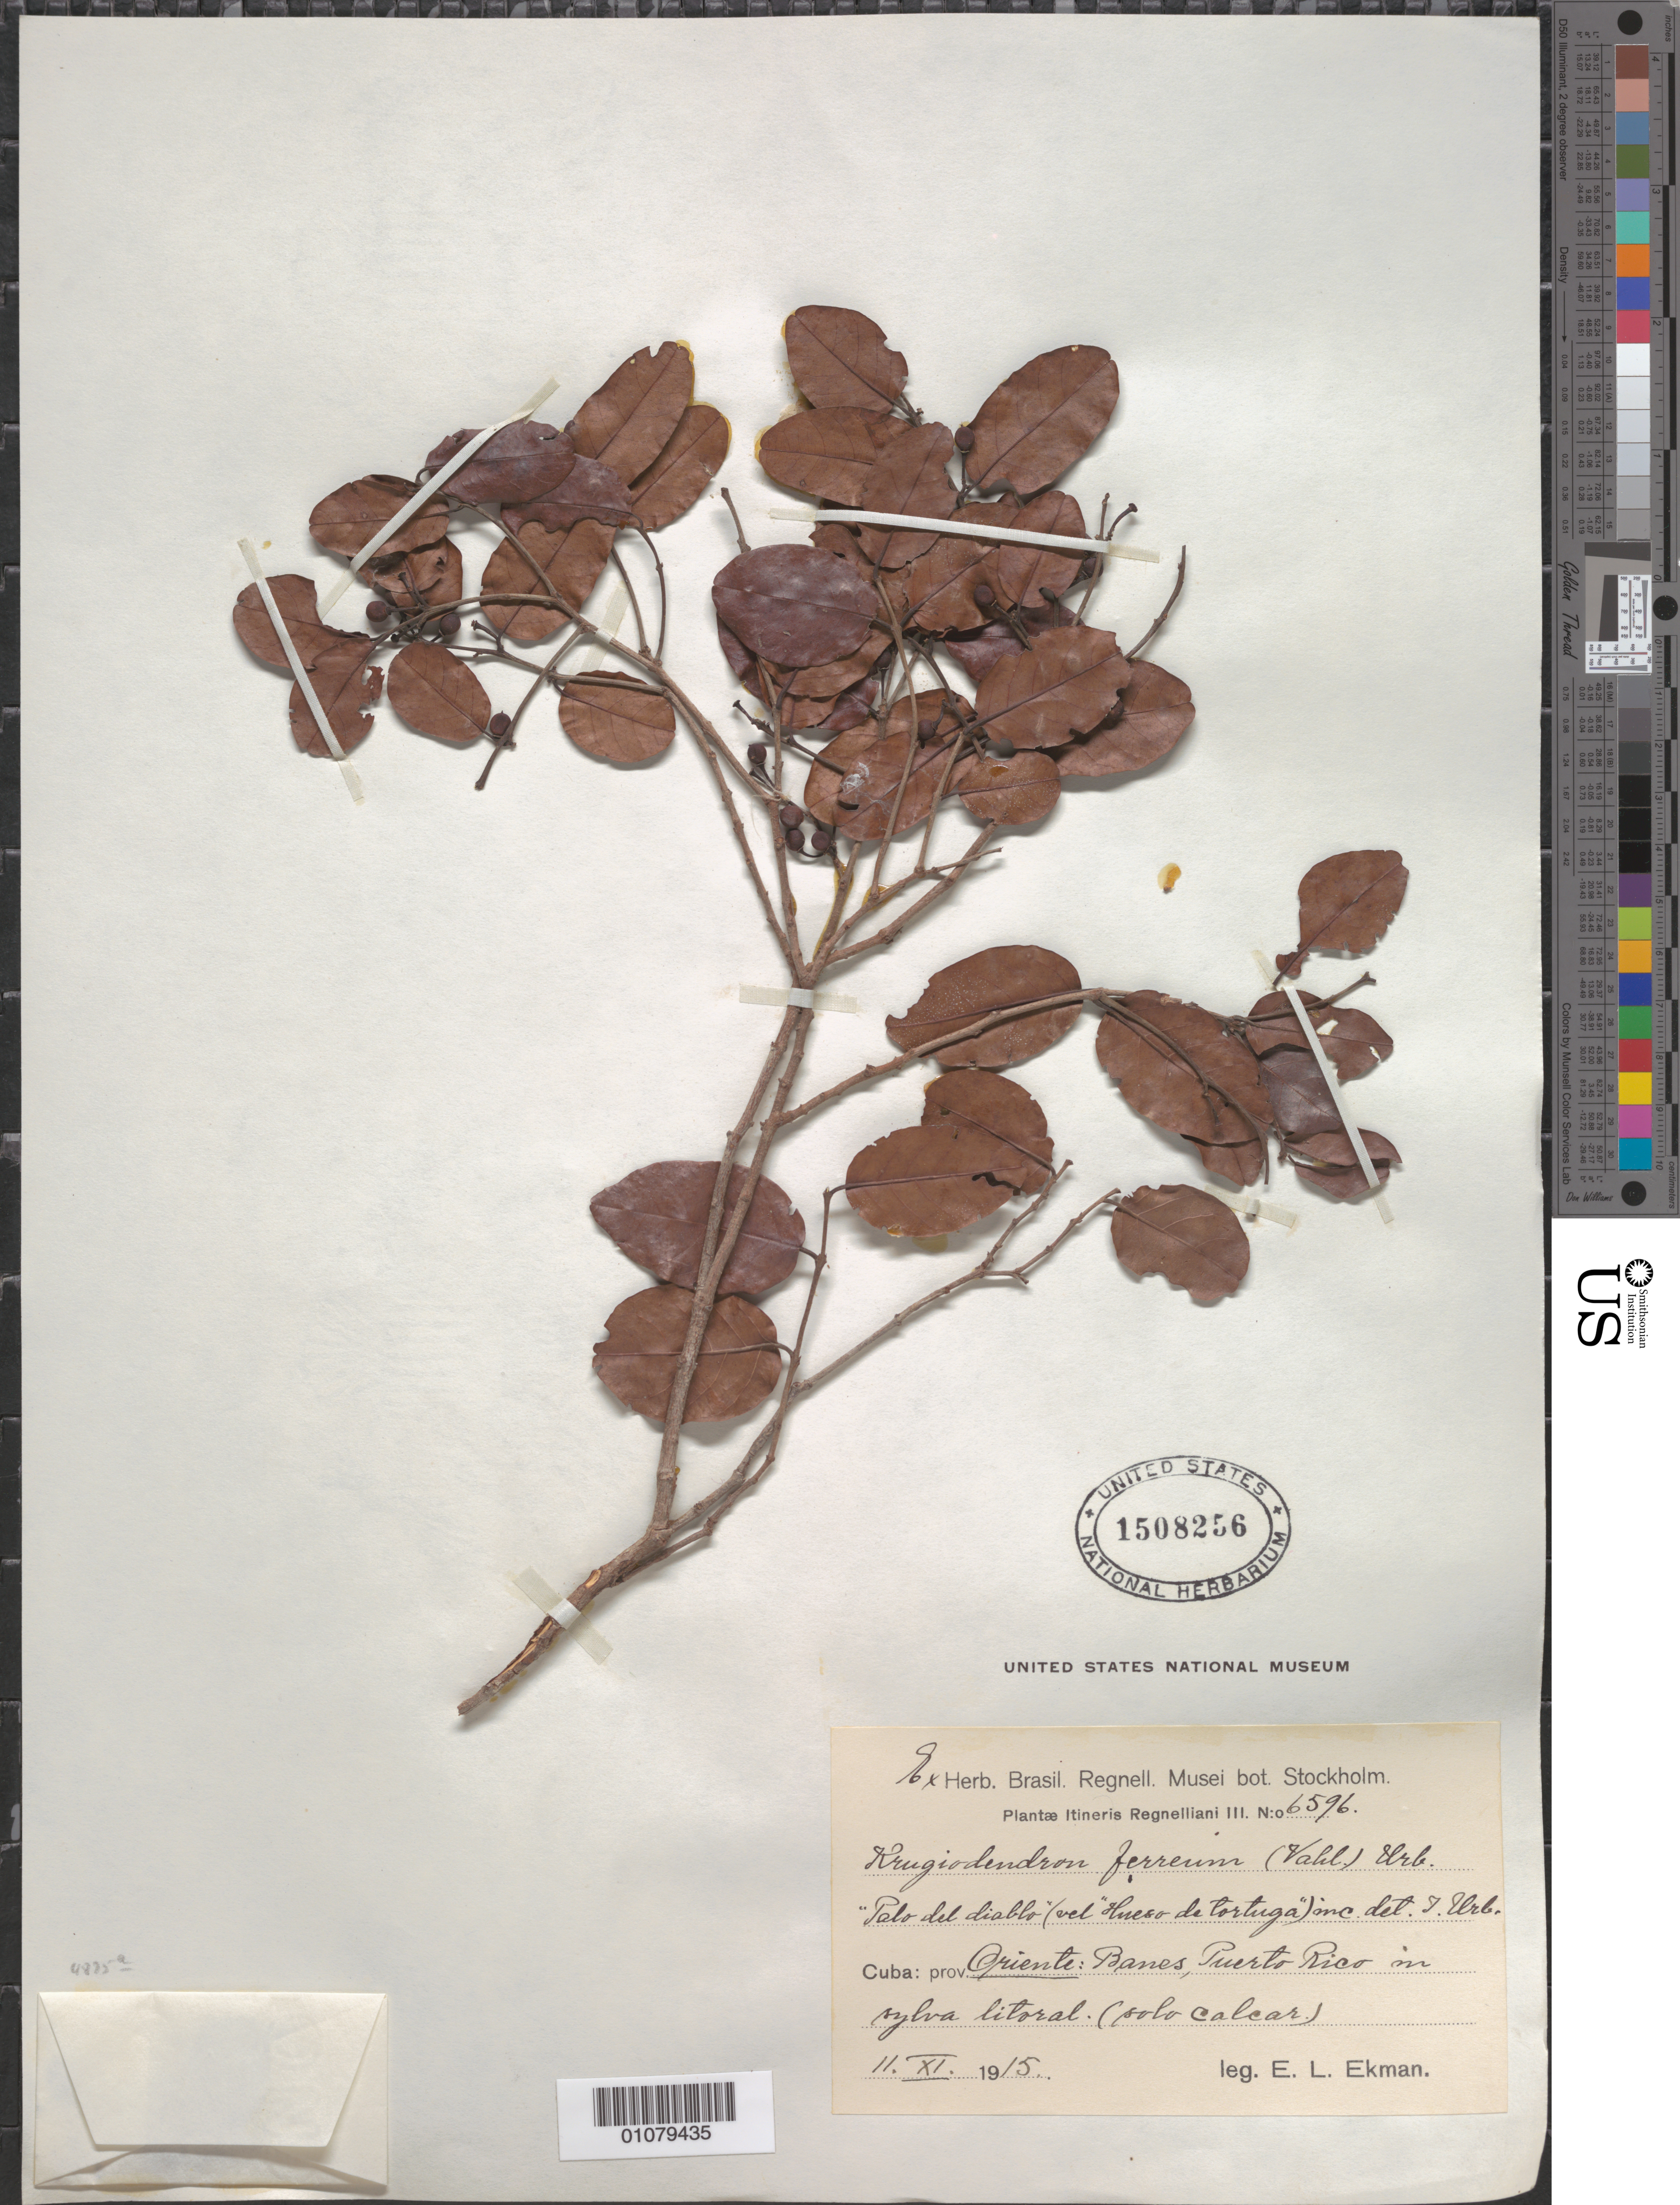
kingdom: Plantae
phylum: Tracheophyta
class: Magnoliopsida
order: Rosales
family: Rhamnaceae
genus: Krugiodendron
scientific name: Krugiodendron ferreum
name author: (Vahl) Urb.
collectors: E. L. Ekman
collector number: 6596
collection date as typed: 11 Nov 1915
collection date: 1915-11-11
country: Cuba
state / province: Holguín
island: Cuba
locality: Oriente: Banes, Puerto Rico in sylva litoral (solo calcar)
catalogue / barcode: US 1508256